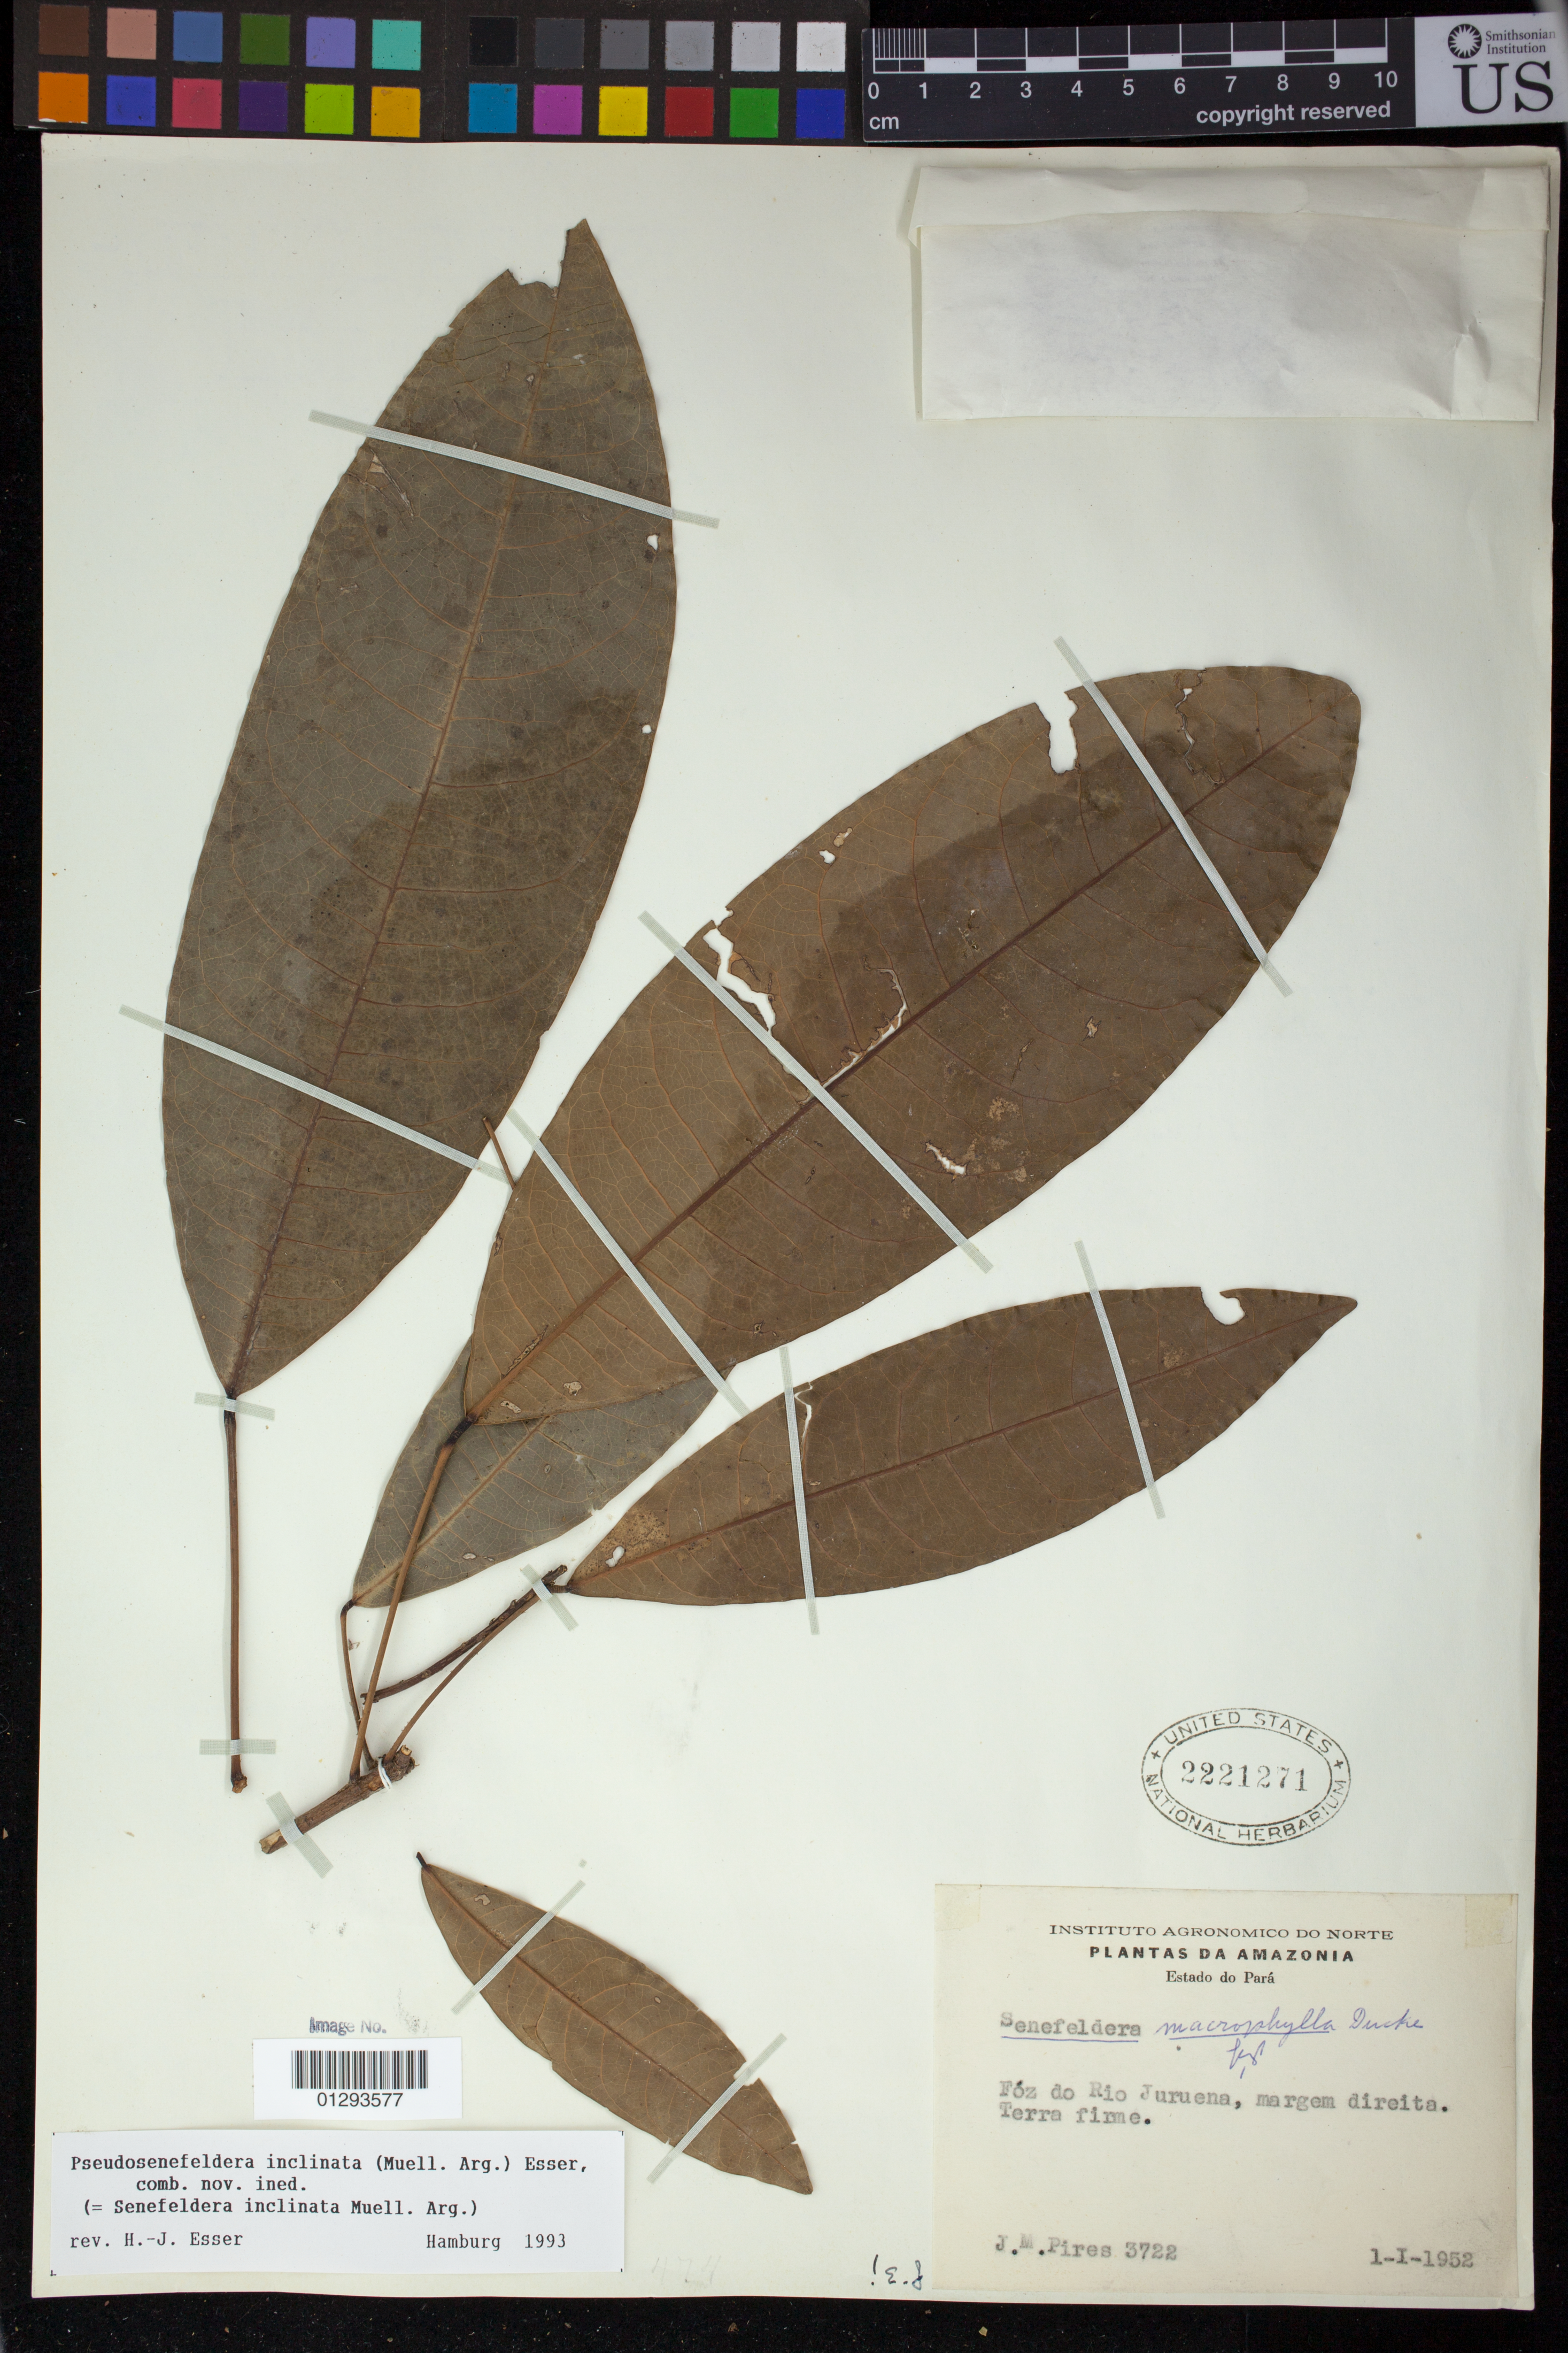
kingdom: Plantae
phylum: Tracheophyta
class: Magnoliopsida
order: Malpighiales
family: Euphorbiaceae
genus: Pseudosenefeldera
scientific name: Pseudosenefeldera inclinata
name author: (Müll. Arg.) Esser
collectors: J. M. Pires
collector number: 3722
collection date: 1952-01-01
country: Brazil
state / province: Pará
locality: Foz do Rio Juruene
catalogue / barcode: US 2221271